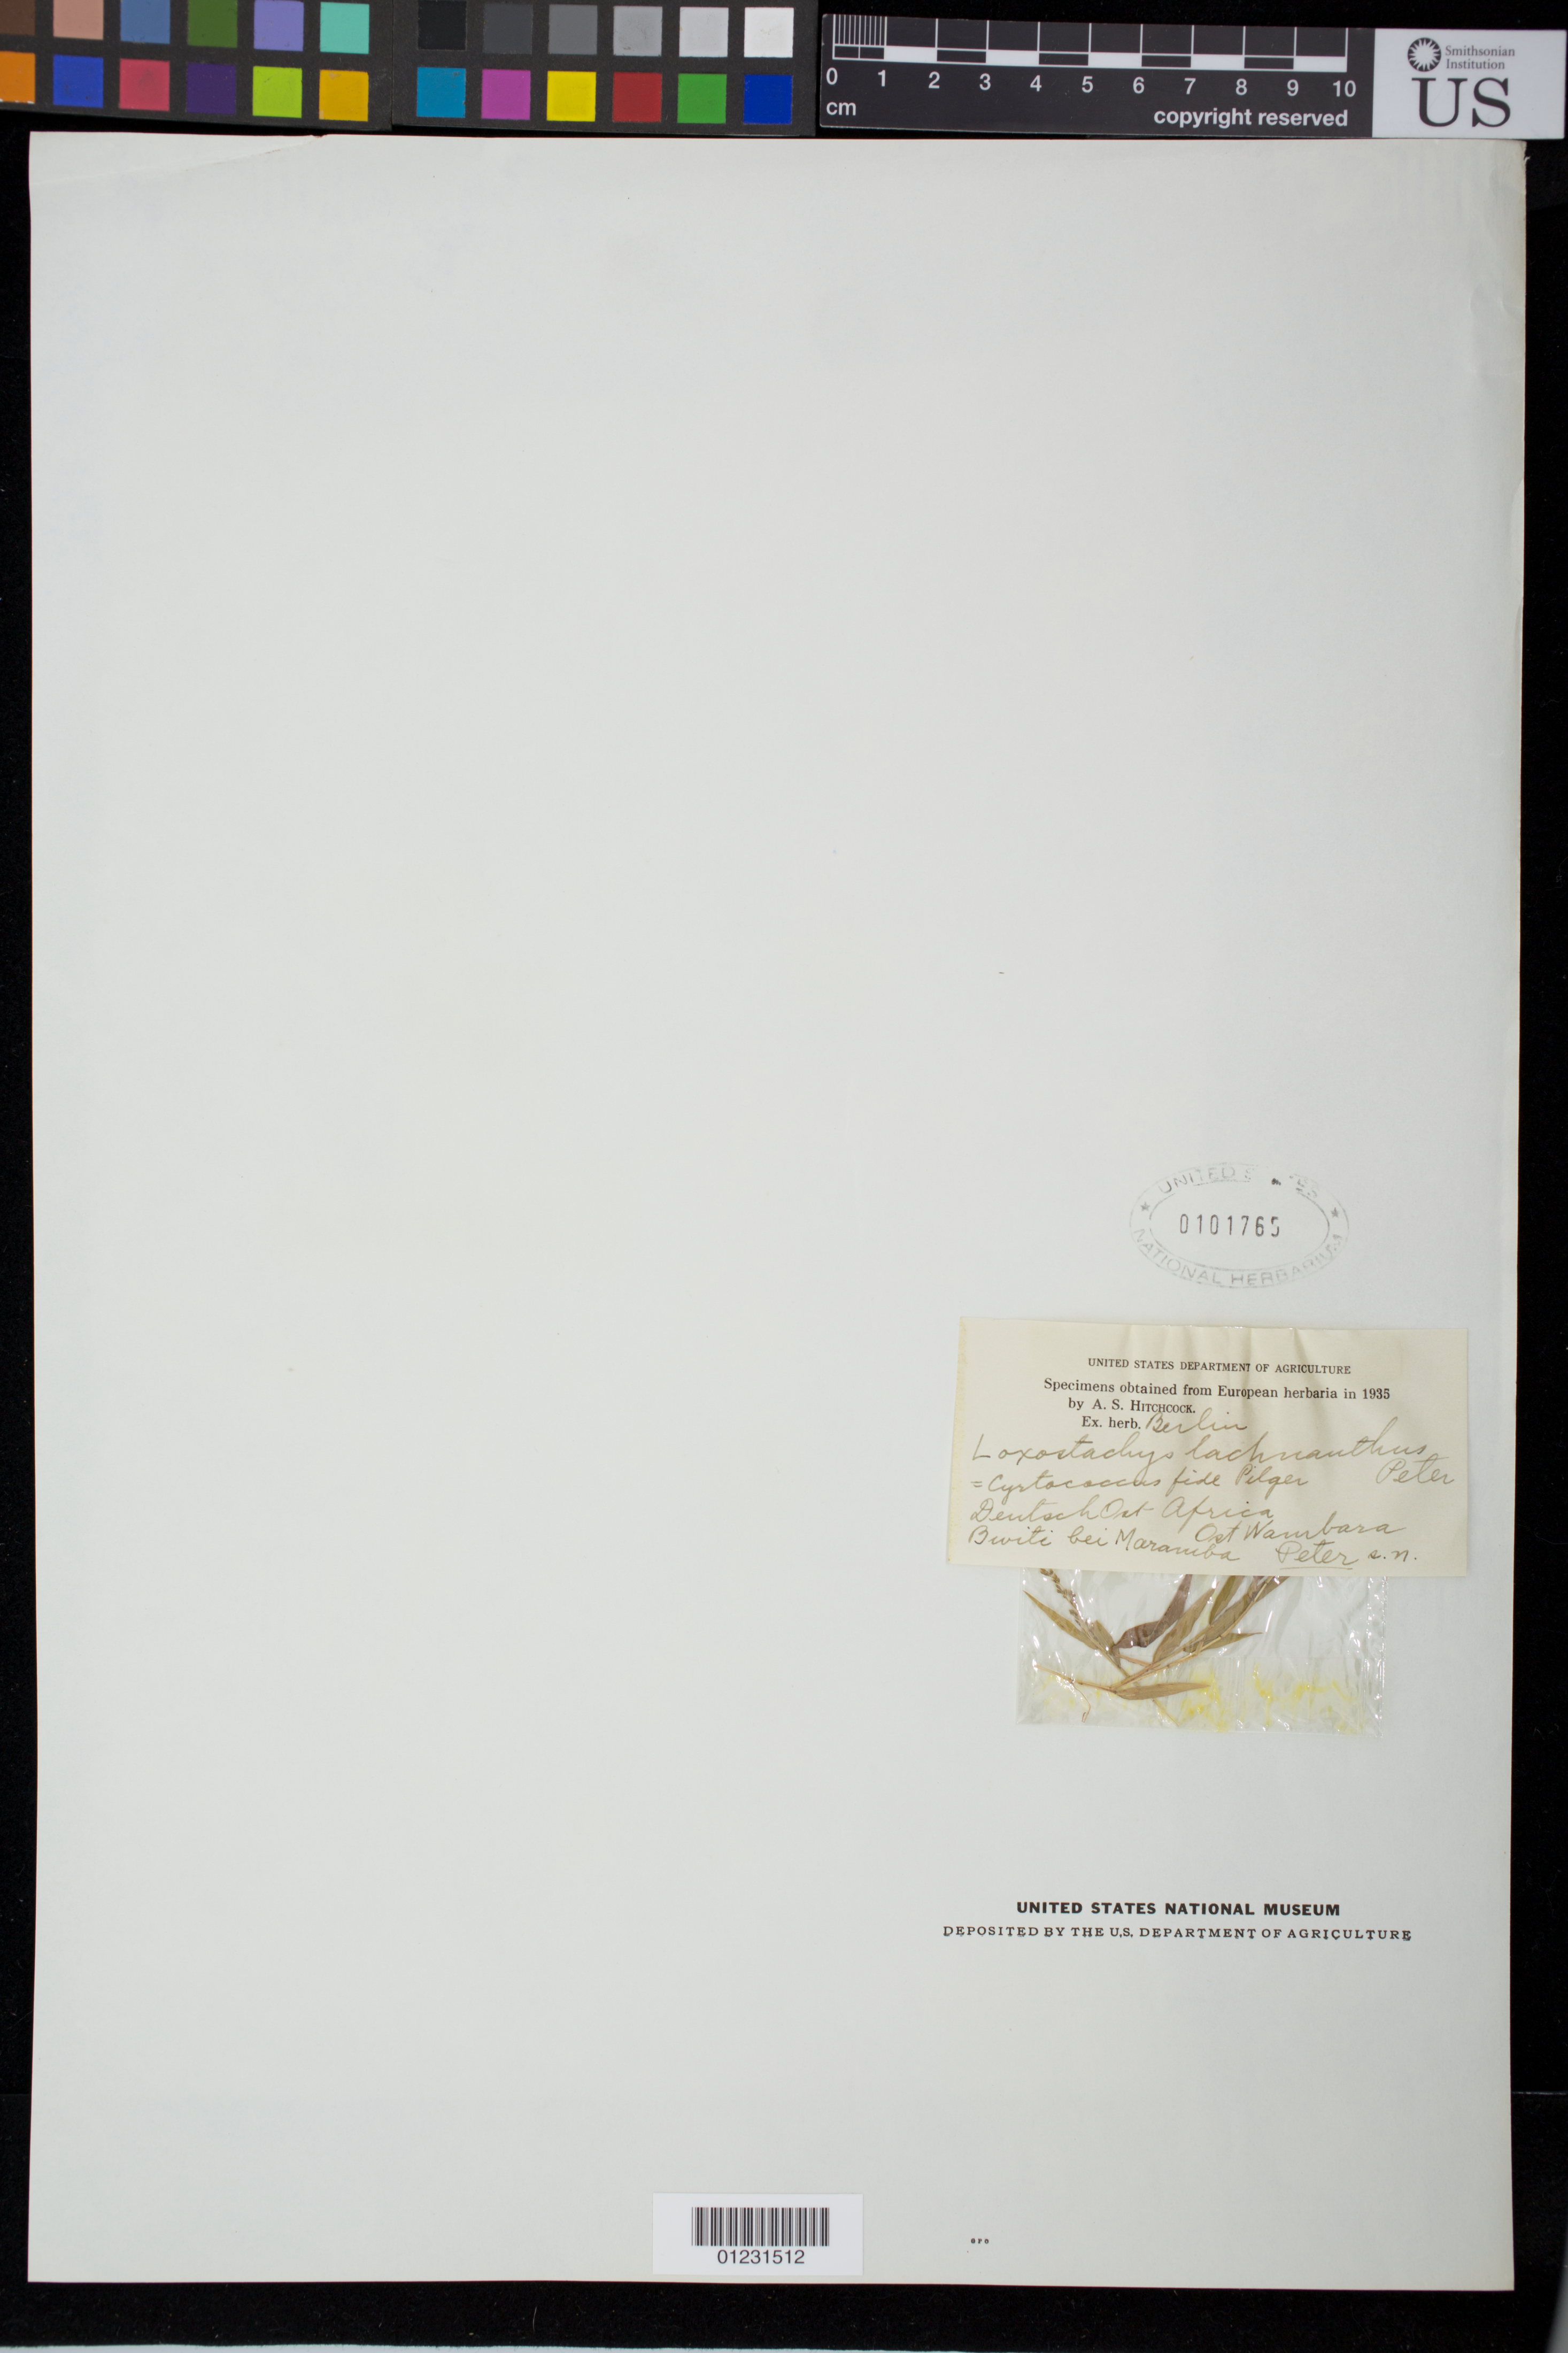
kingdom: Plantae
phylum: Tracheophyta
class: Liliopsida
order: Poales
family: Poaceae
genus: Loxostachys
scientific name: Loxostachys lachnanthus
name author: Peter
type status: Possible Syntype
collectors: A. Peter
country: Tanzania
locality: Deutsch-Ost Afr, Ost Wambara. Biviti bei Maramba.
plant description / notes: Fragmentary material of type specimen ex herb. Berlin.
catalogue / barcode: US 101765